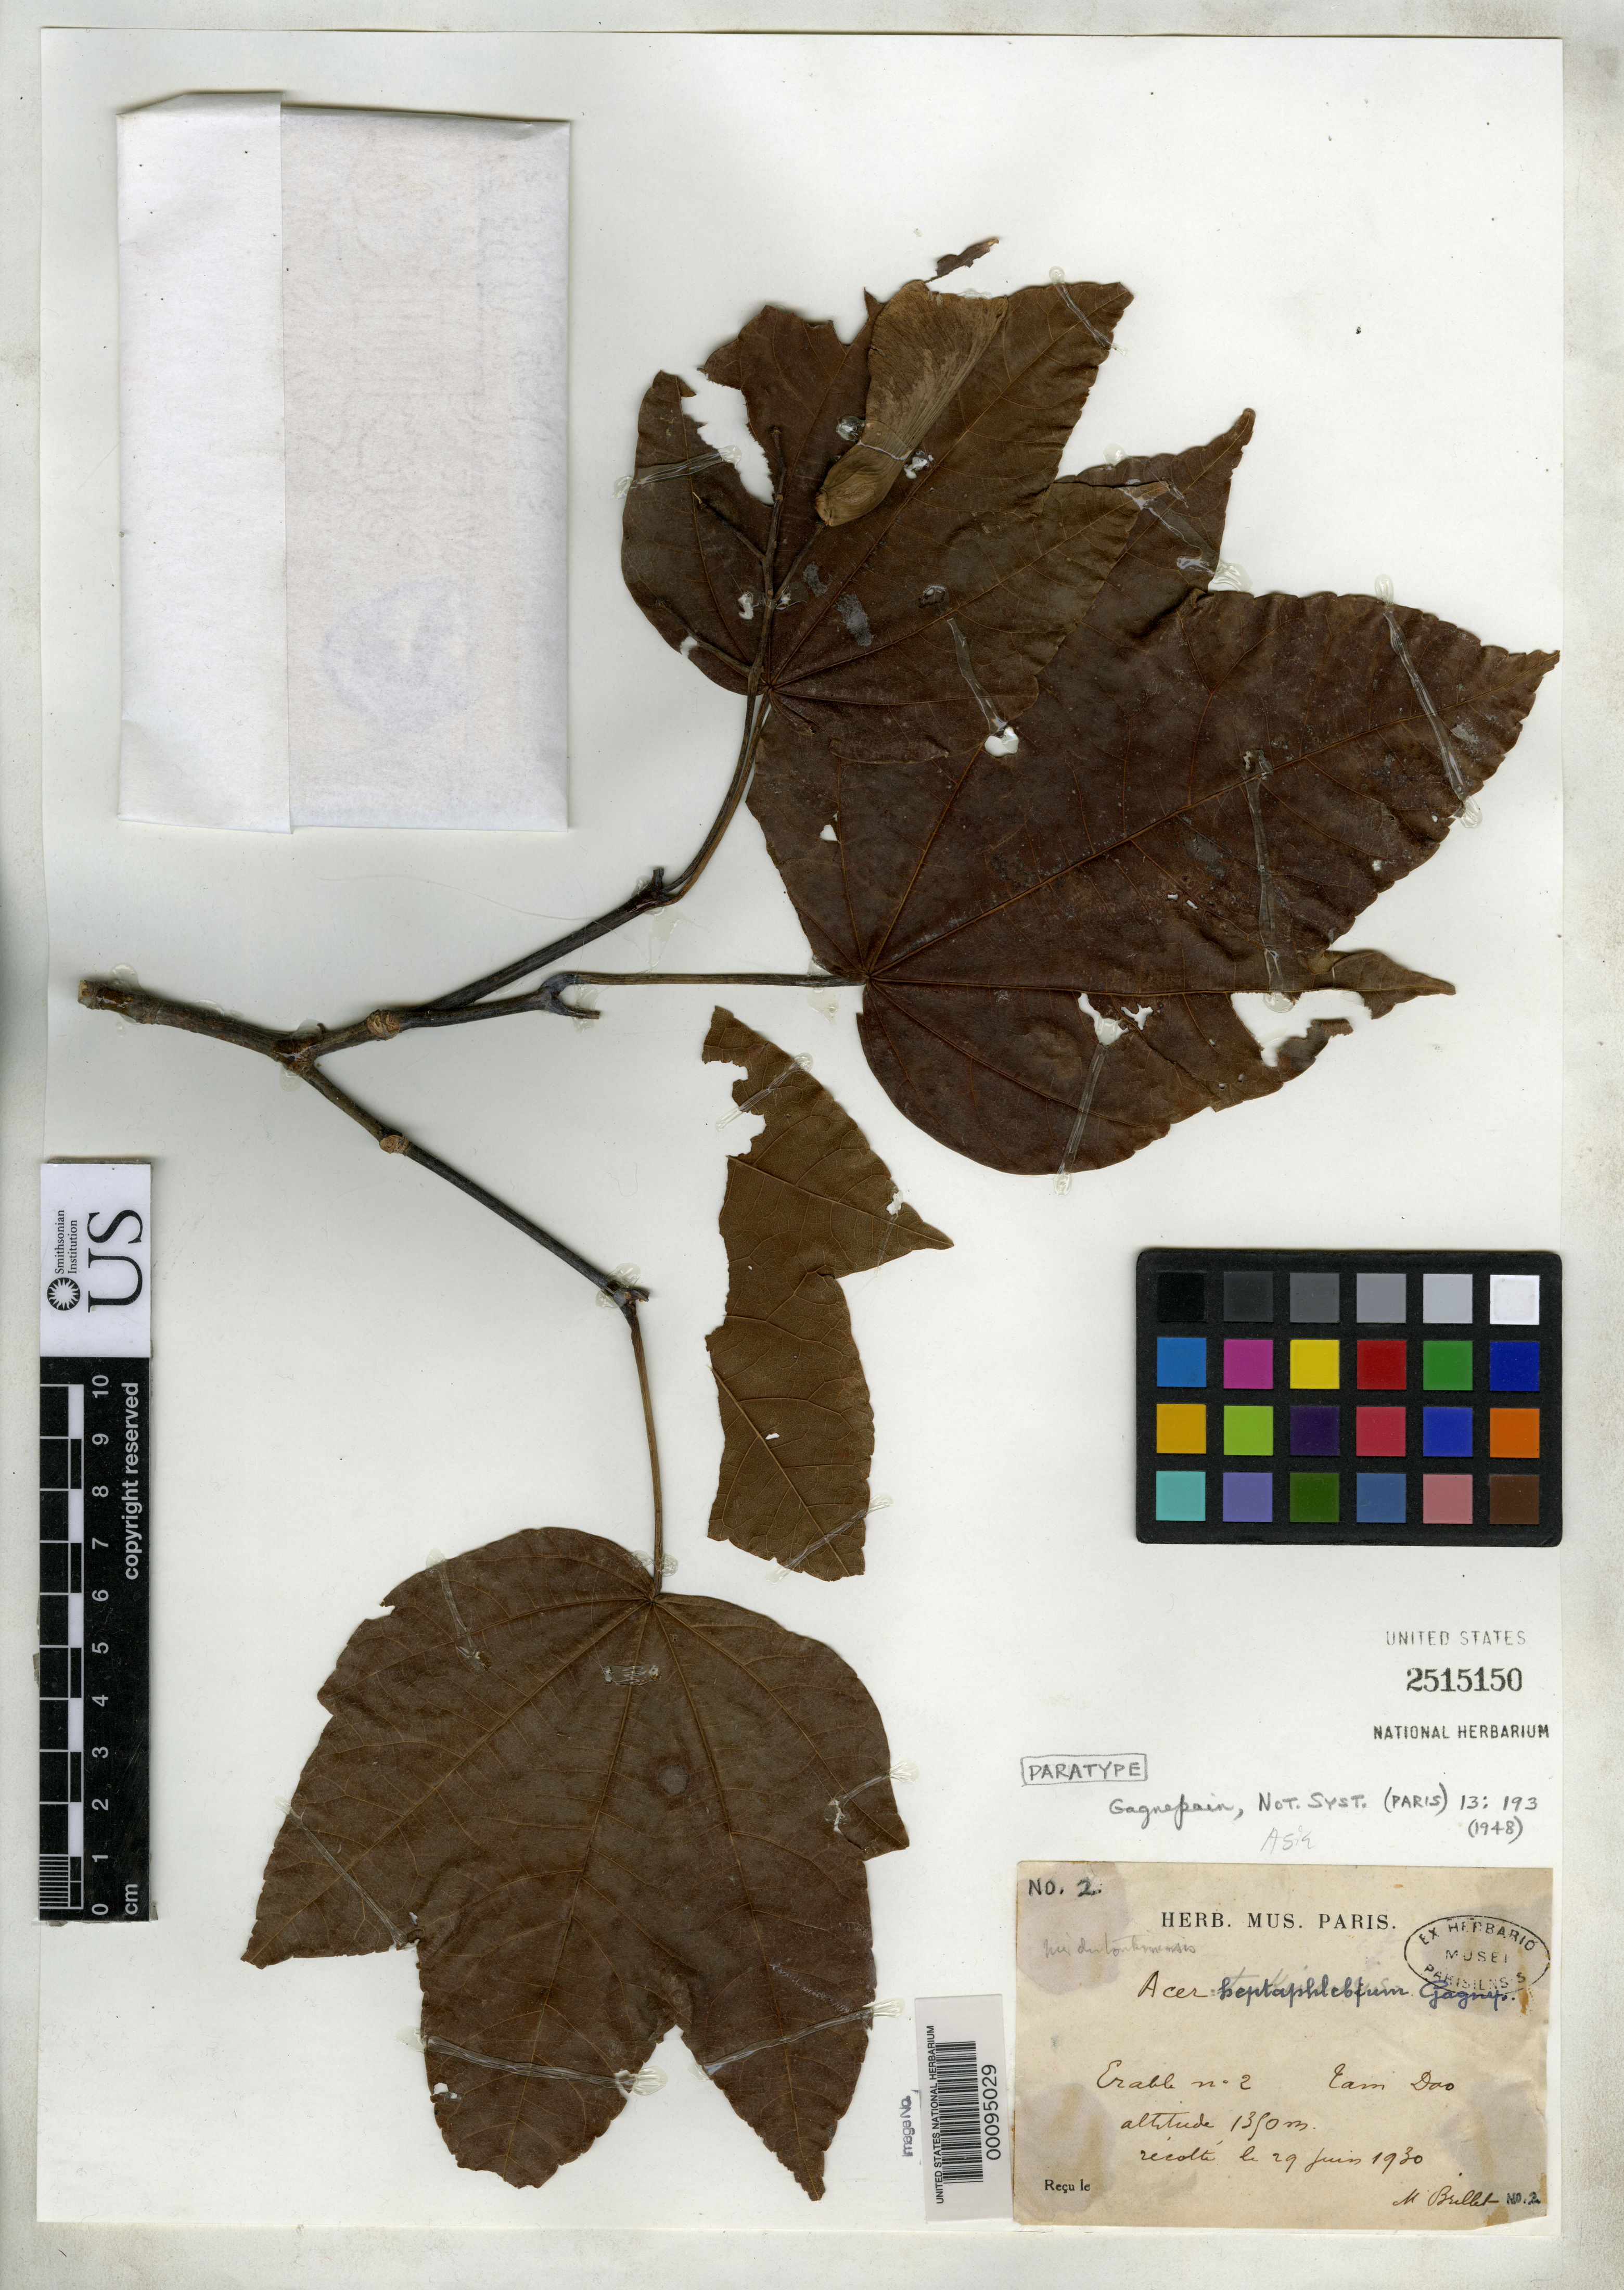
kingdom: Plantae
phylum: Tracheophyta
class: Magnoliopsida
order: Sapindales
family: Sapindaceae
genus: Acer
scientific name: Acer heptaphlebium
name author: Gagnep.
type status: Syntype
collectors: F. Brillet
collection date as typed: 29 Jun 1930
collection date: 1930-06-29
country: Vietnam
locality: Eam Dao.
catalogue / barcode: US 2515150